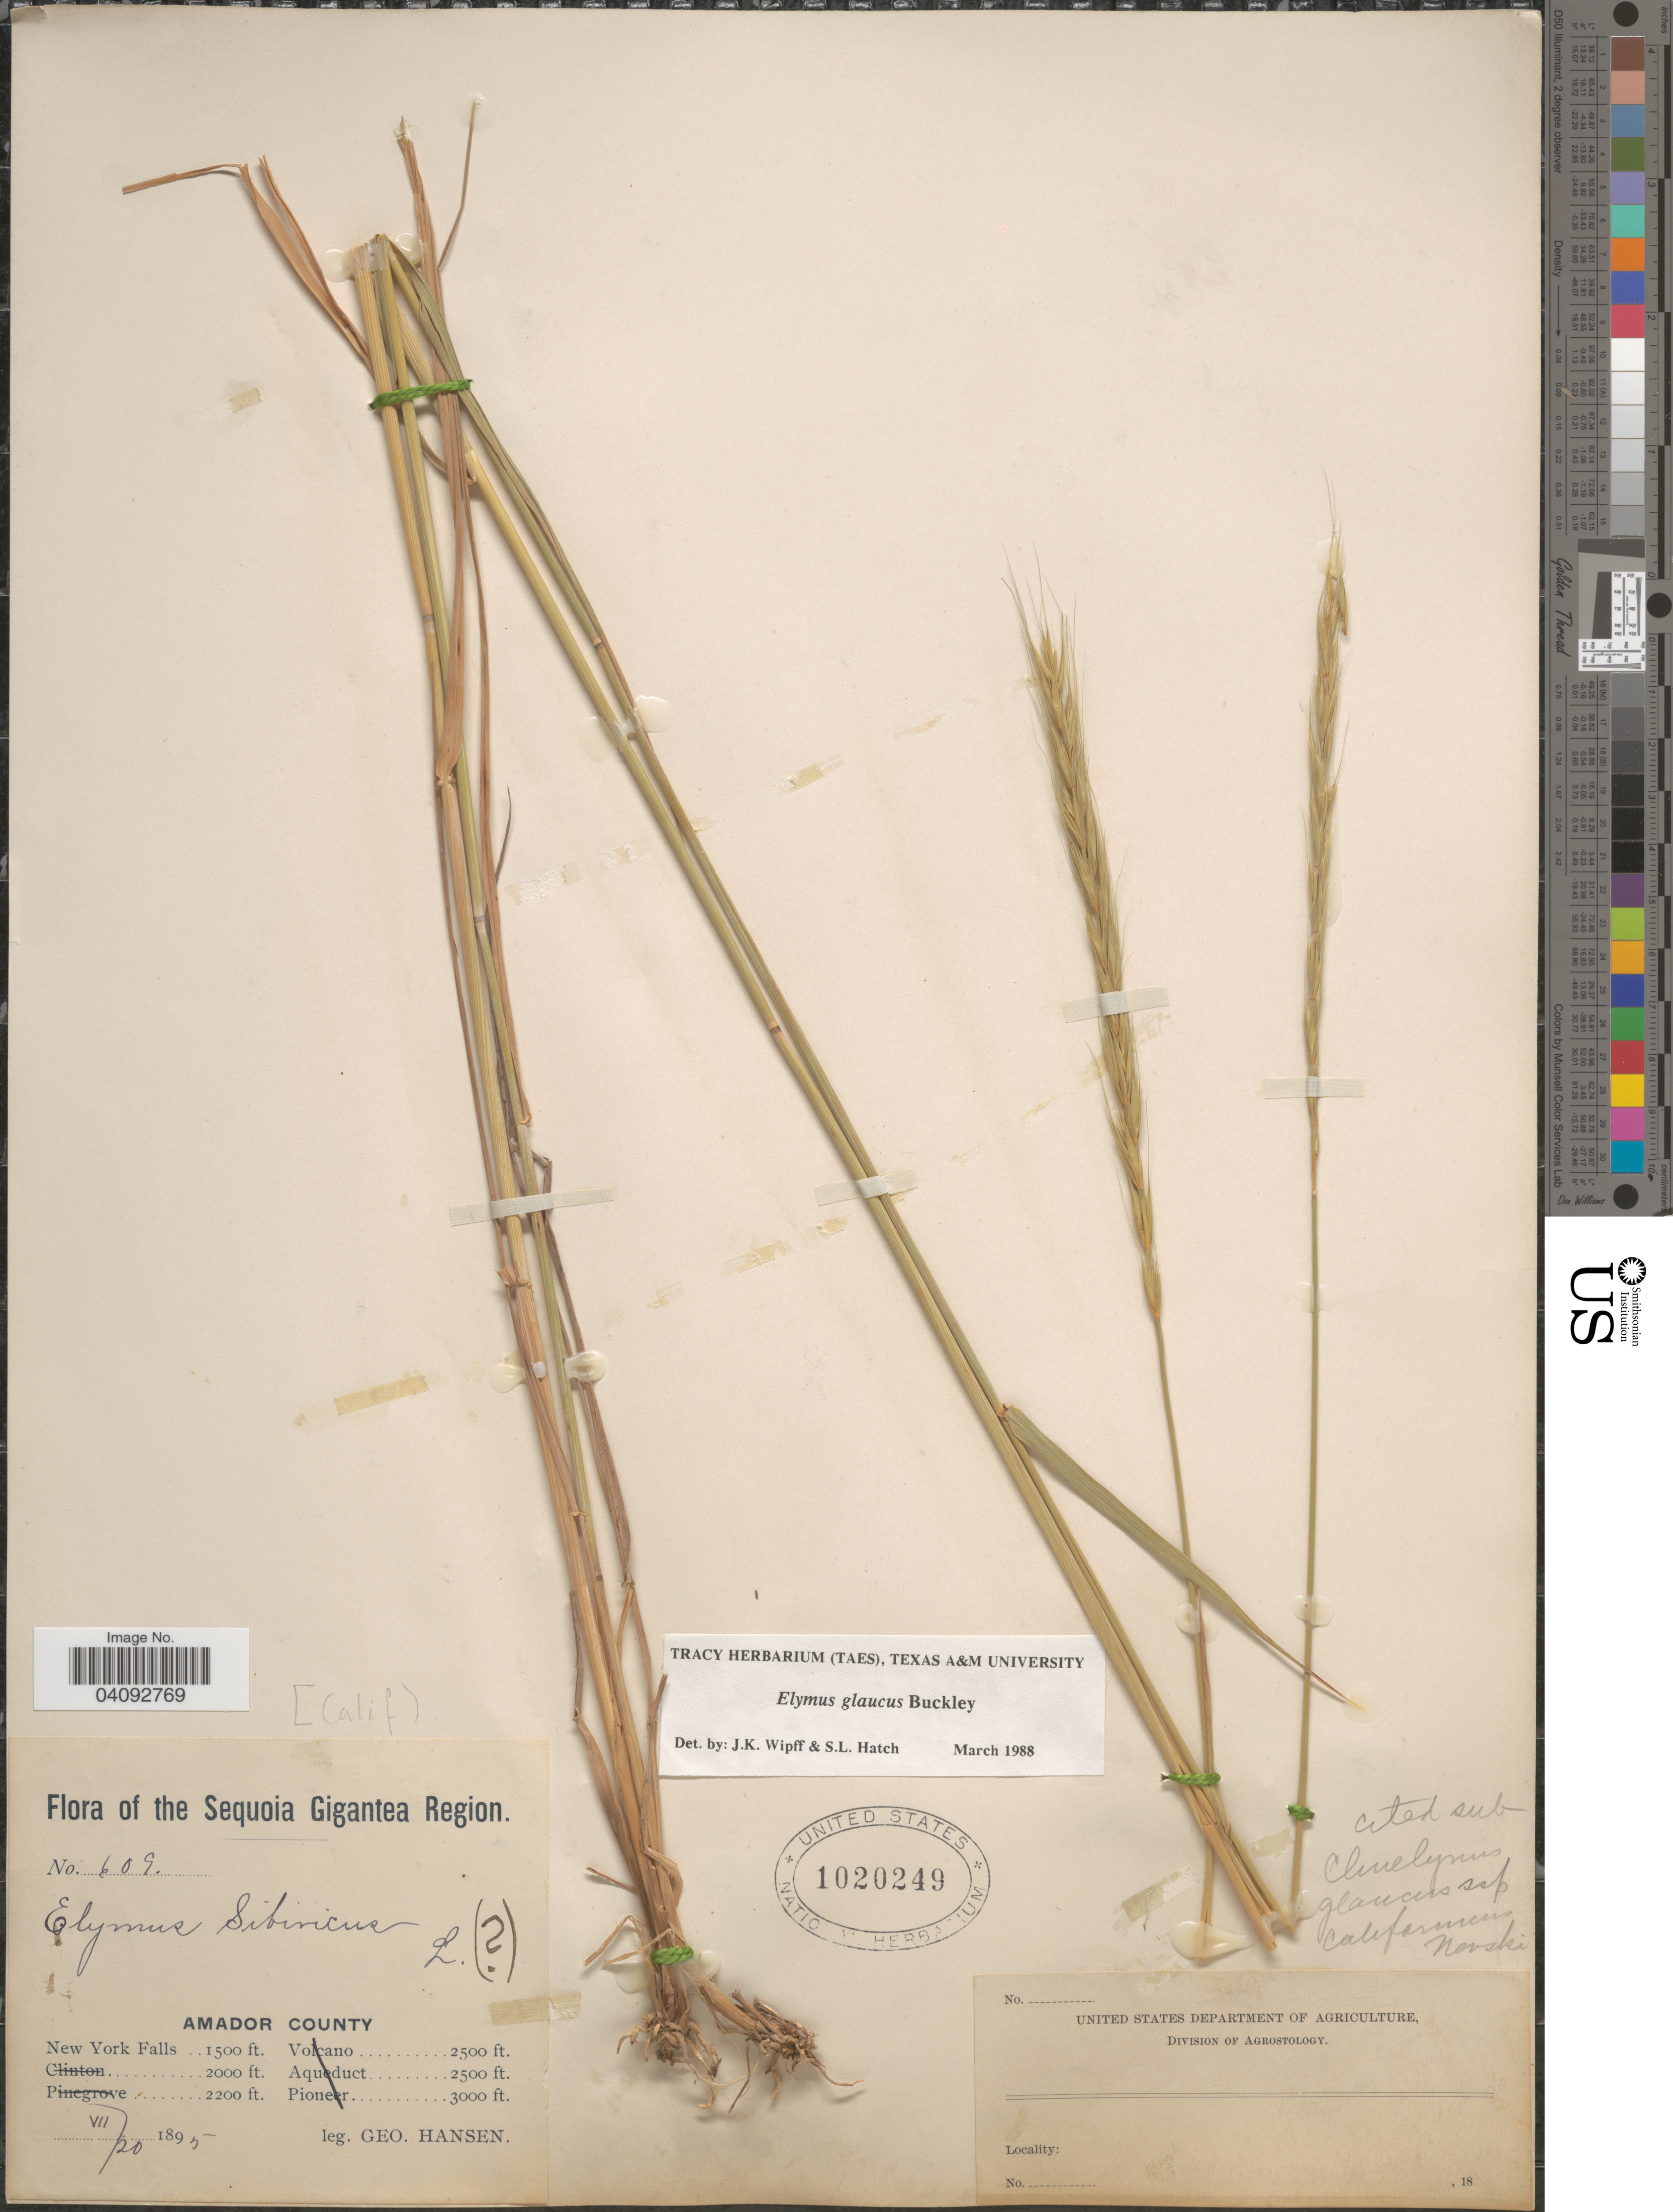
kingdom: Plantae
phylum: Tracheophyta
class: Liliopsida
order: Poales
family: Poaceae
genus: Elymus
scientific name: Elymus glaucus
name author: Buckley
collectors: G. Hansen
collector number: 609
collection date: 1895-07-20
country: United States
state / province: California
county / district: Amador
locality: The Sequoia Gigantea Region. Amador County. New York Falls.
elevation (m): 457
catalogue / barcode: US 1020249